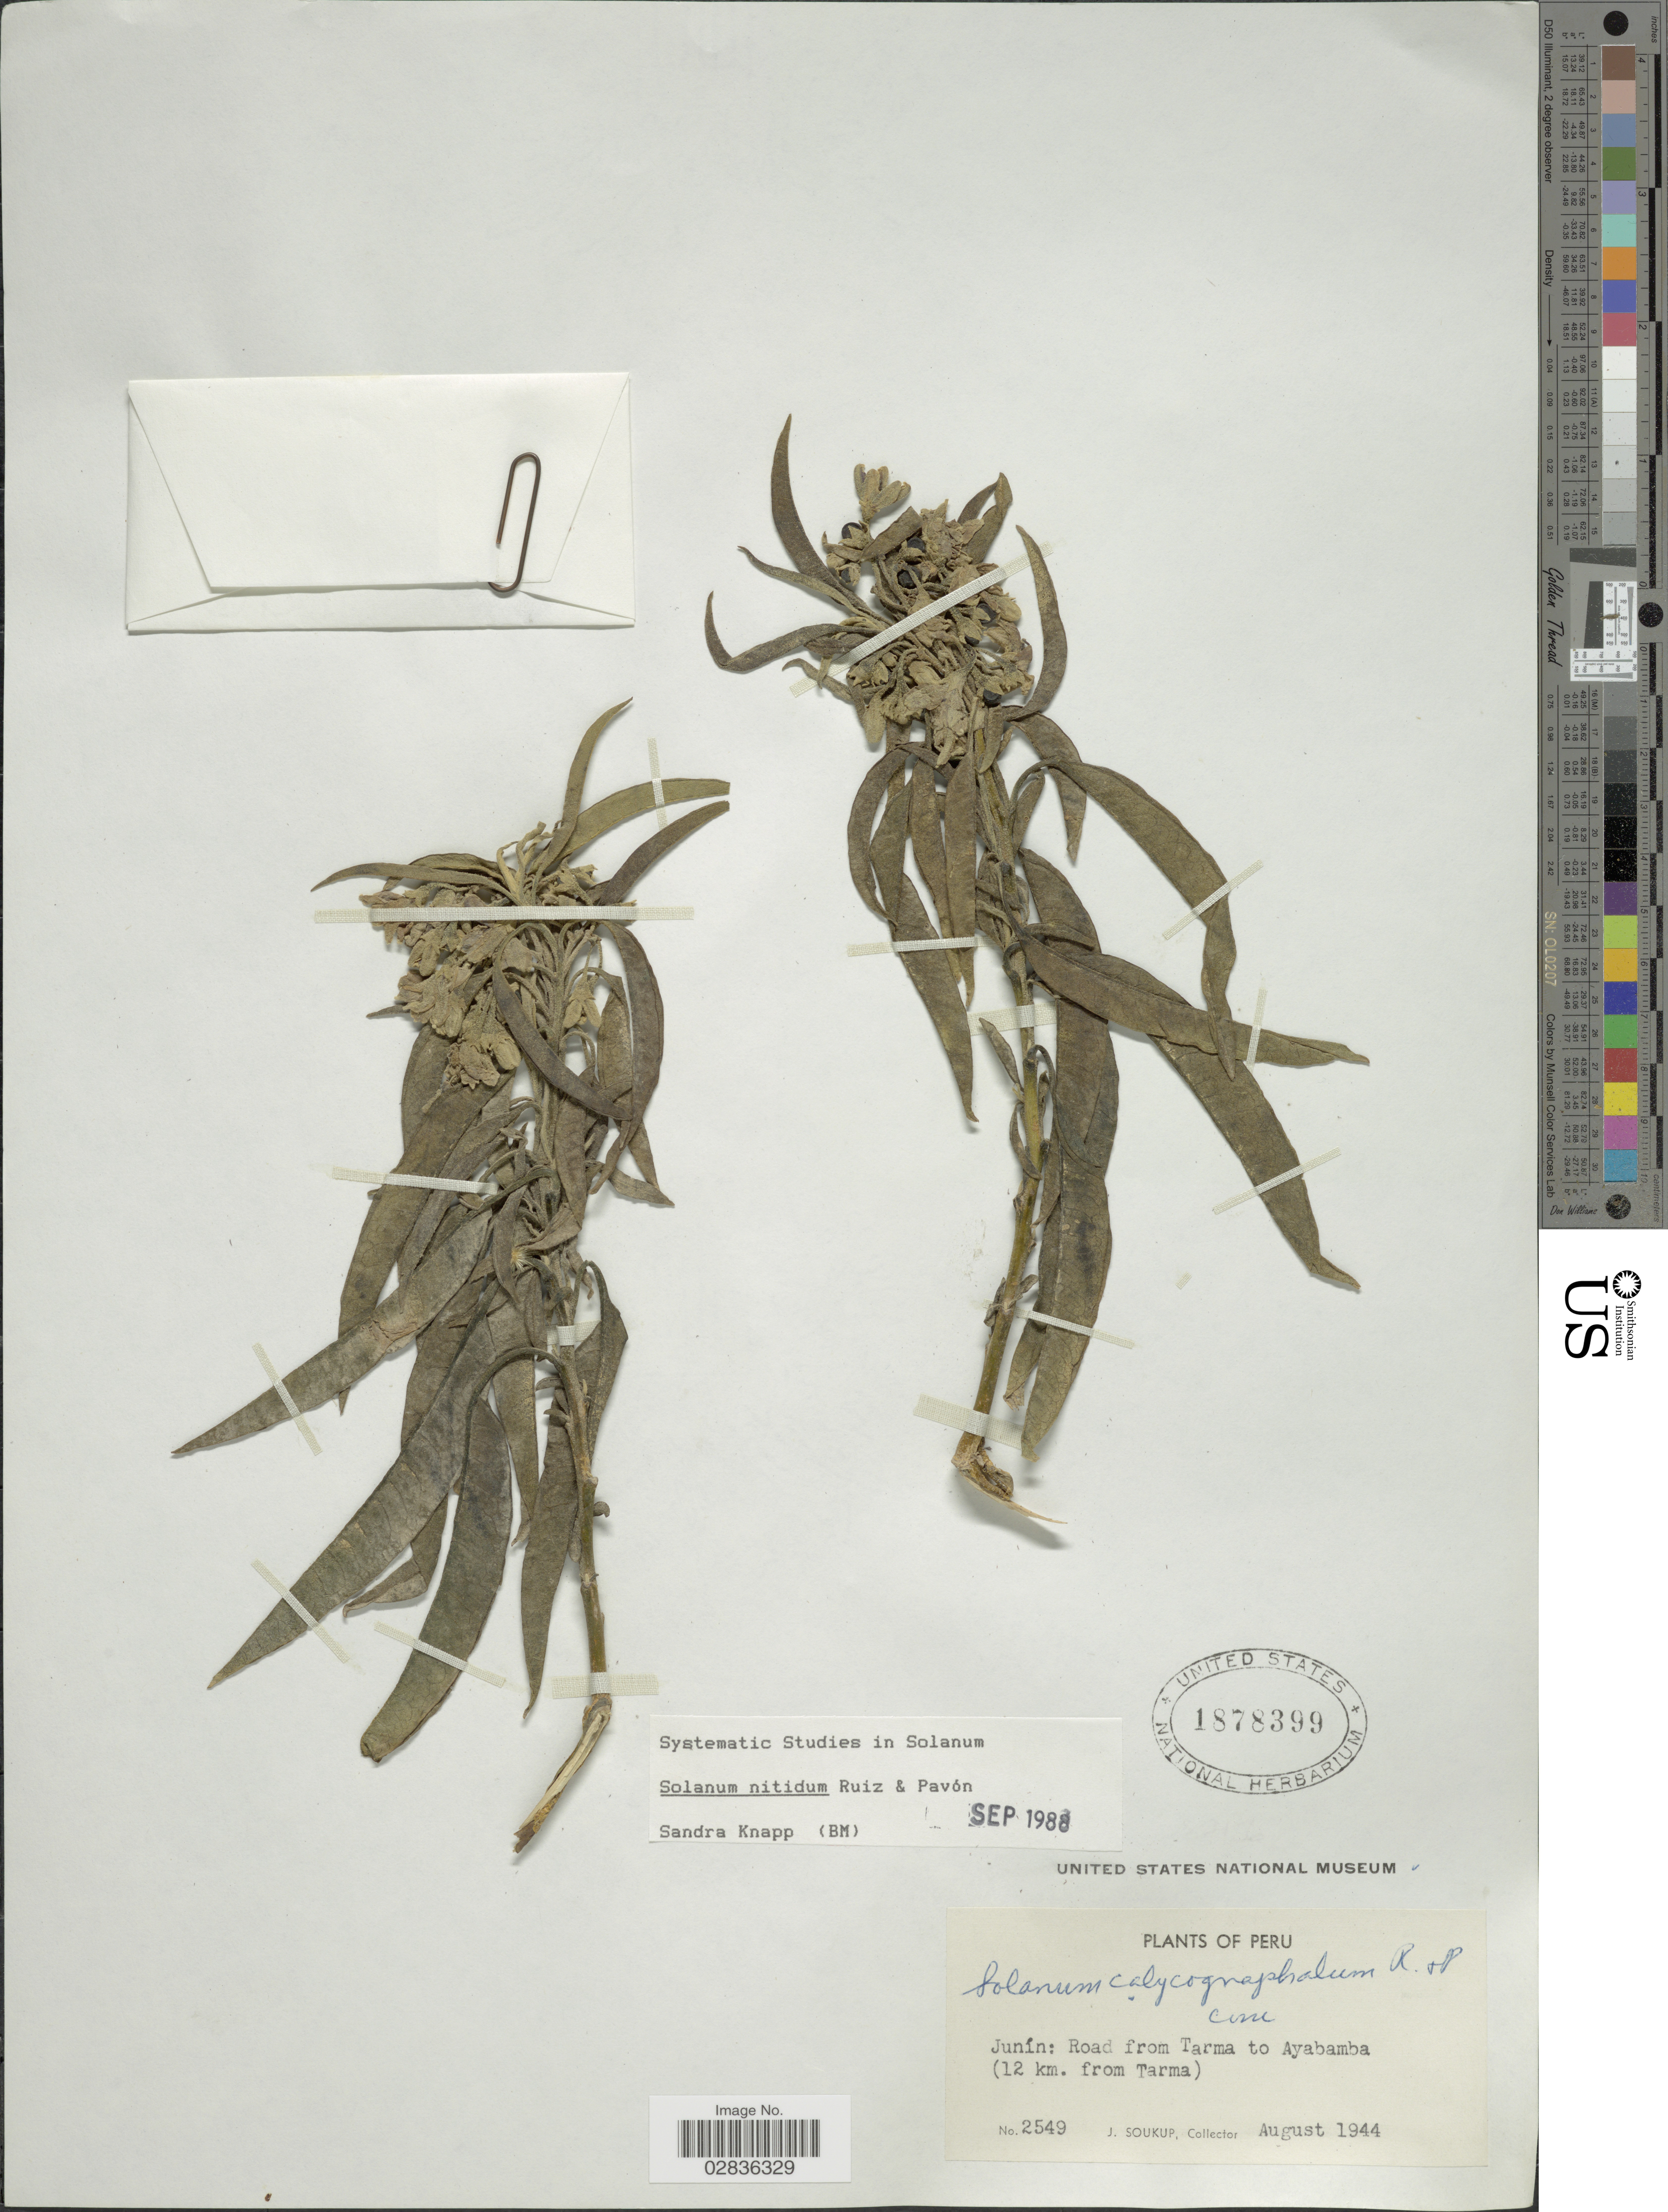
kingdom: Plantae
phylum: Tracheophyta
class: Magnoliopsida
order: Solanales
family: Solanaceae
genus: Solanum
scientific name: Solanum nitidum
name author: Ruiz & Pav.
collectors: J. Soukup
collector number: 2549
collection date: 1944-08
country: Peru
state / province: Junín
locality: Junín: Road from Tarma to Ayabamba (12 km. from Tarma).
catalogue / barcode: US 1878399